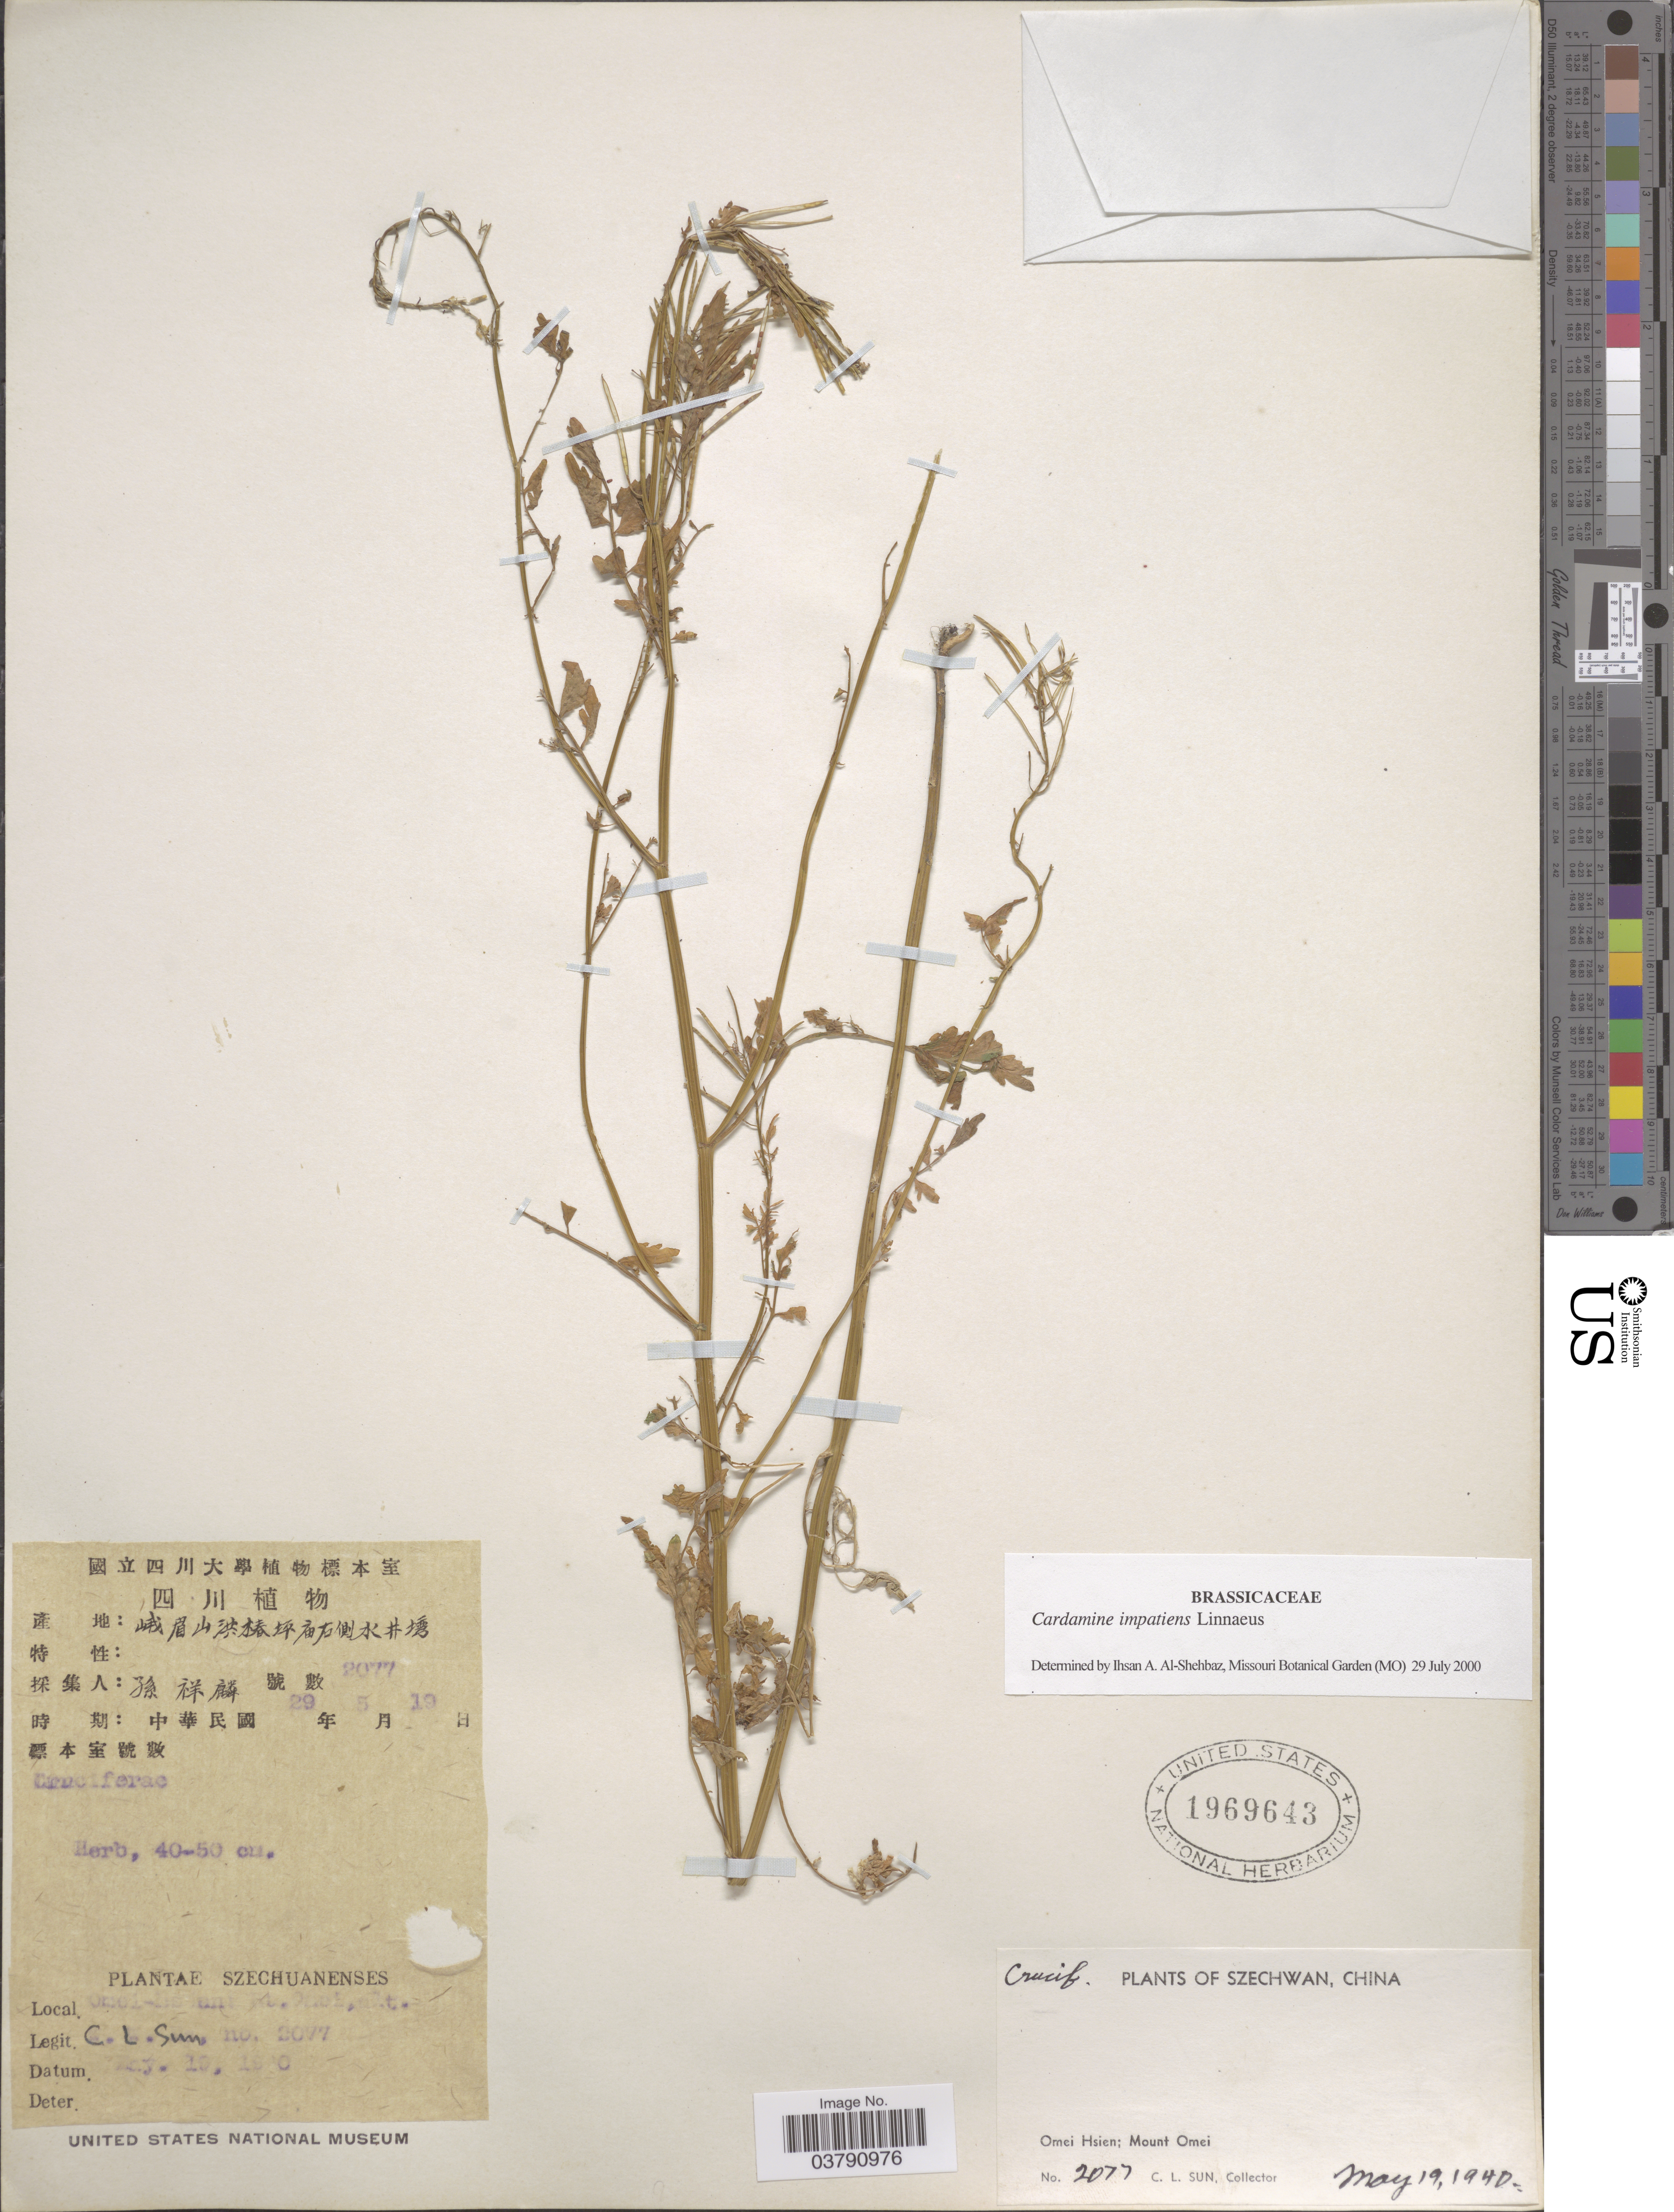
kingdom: Plantae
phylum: Tracheophyta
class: Magnoliopsida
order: Brassicales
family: Brassicaceae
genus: Cardamine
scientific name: Cardamine impatiens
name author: L.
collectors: C. Sun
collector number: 2077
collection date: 1940-05-19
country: China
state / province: Sichuan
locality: Szechwan. Omei Hsien; Mount Omei.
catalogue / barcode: US 1969643